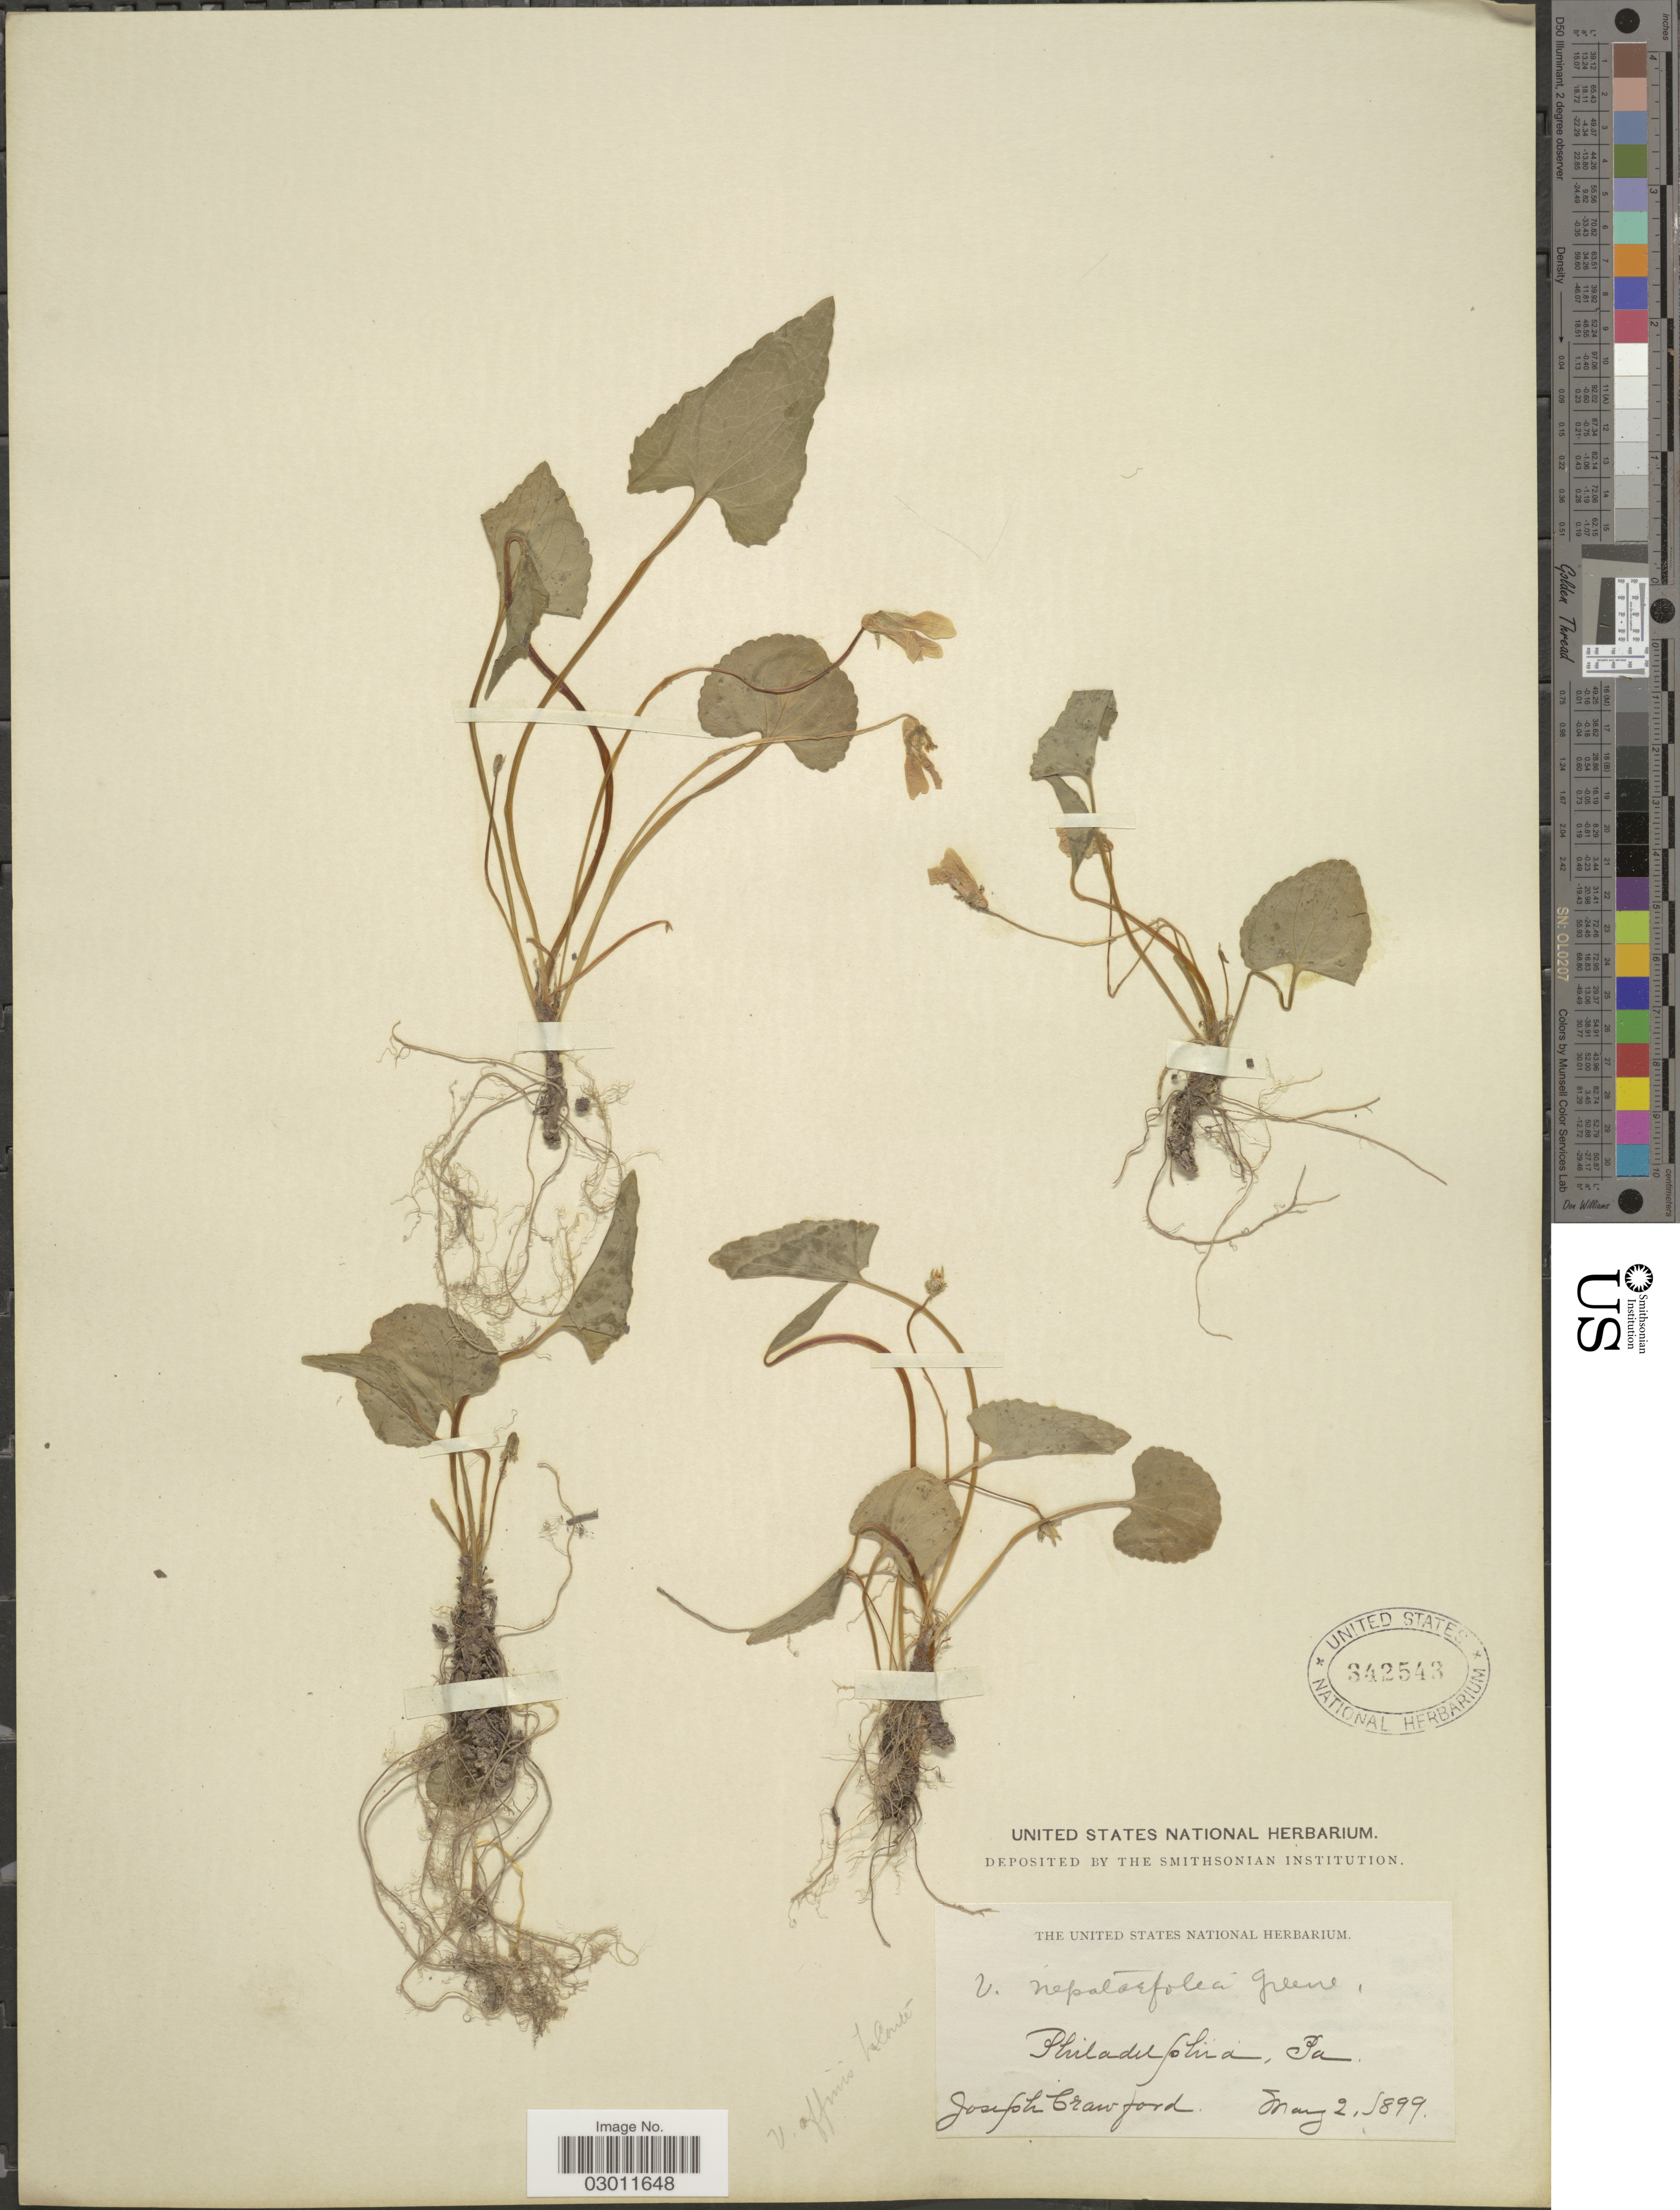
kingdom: Plantae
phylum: Tracheophyta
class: Magnoliopsida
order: Malpighiales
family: Violaceae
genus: Viola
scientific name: Viola affinis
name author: LeConte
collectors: J. Crawford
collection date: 1899-05-02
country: United States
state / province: Pennsylvania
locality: Philadelphia.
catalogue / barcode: US 342543